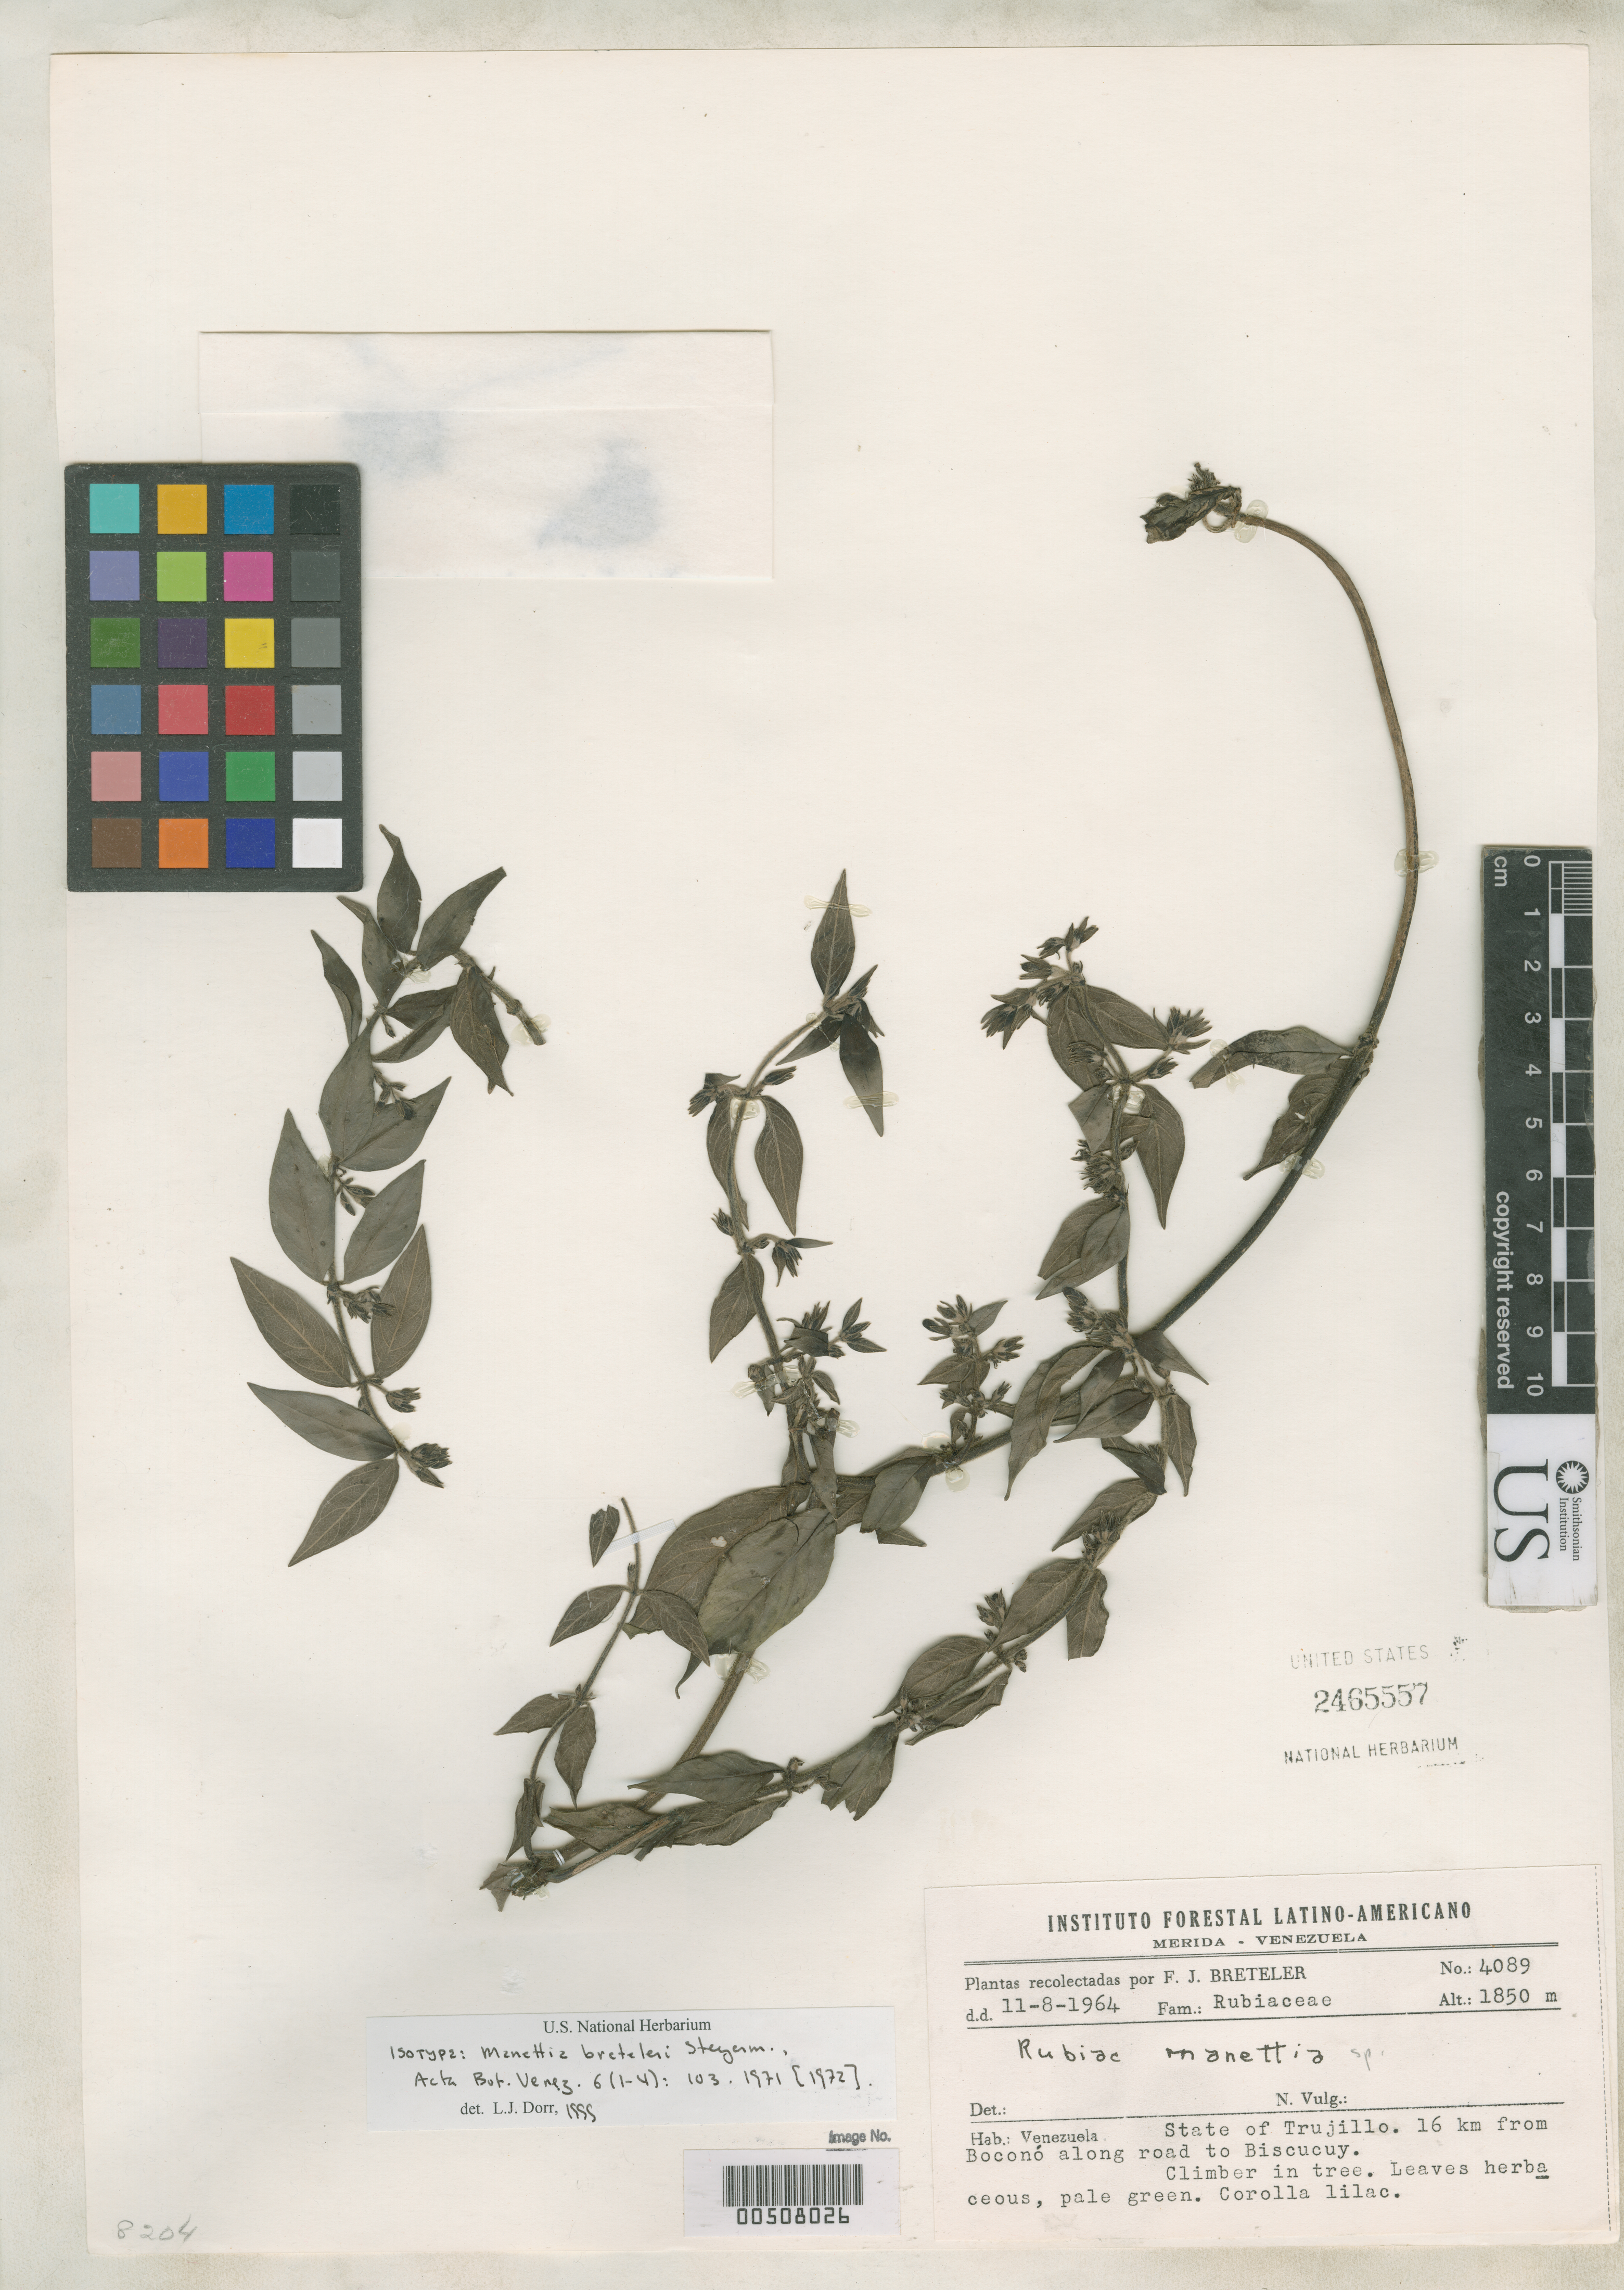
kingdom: Plantae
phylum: Tracheophyta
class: Magnoliopsida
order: Gentianales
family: Rubiaceae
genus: Manettia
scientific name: Manettia breteleri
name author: Steyerm.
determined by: Dorr, L. J., (BOT), Smithsonian Institution - National Museum of Natural History (UNITED STATES)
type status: Isotype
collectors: F. J. Breteler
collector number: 4089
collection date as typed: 11 Aug 1964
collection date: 1964-08-11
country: Venezuela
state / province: Trujillo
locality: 16 km from Bocono along road to Biscucuy.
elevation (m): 1850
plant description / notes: US, VEN, WAG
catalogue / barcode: US 2465557